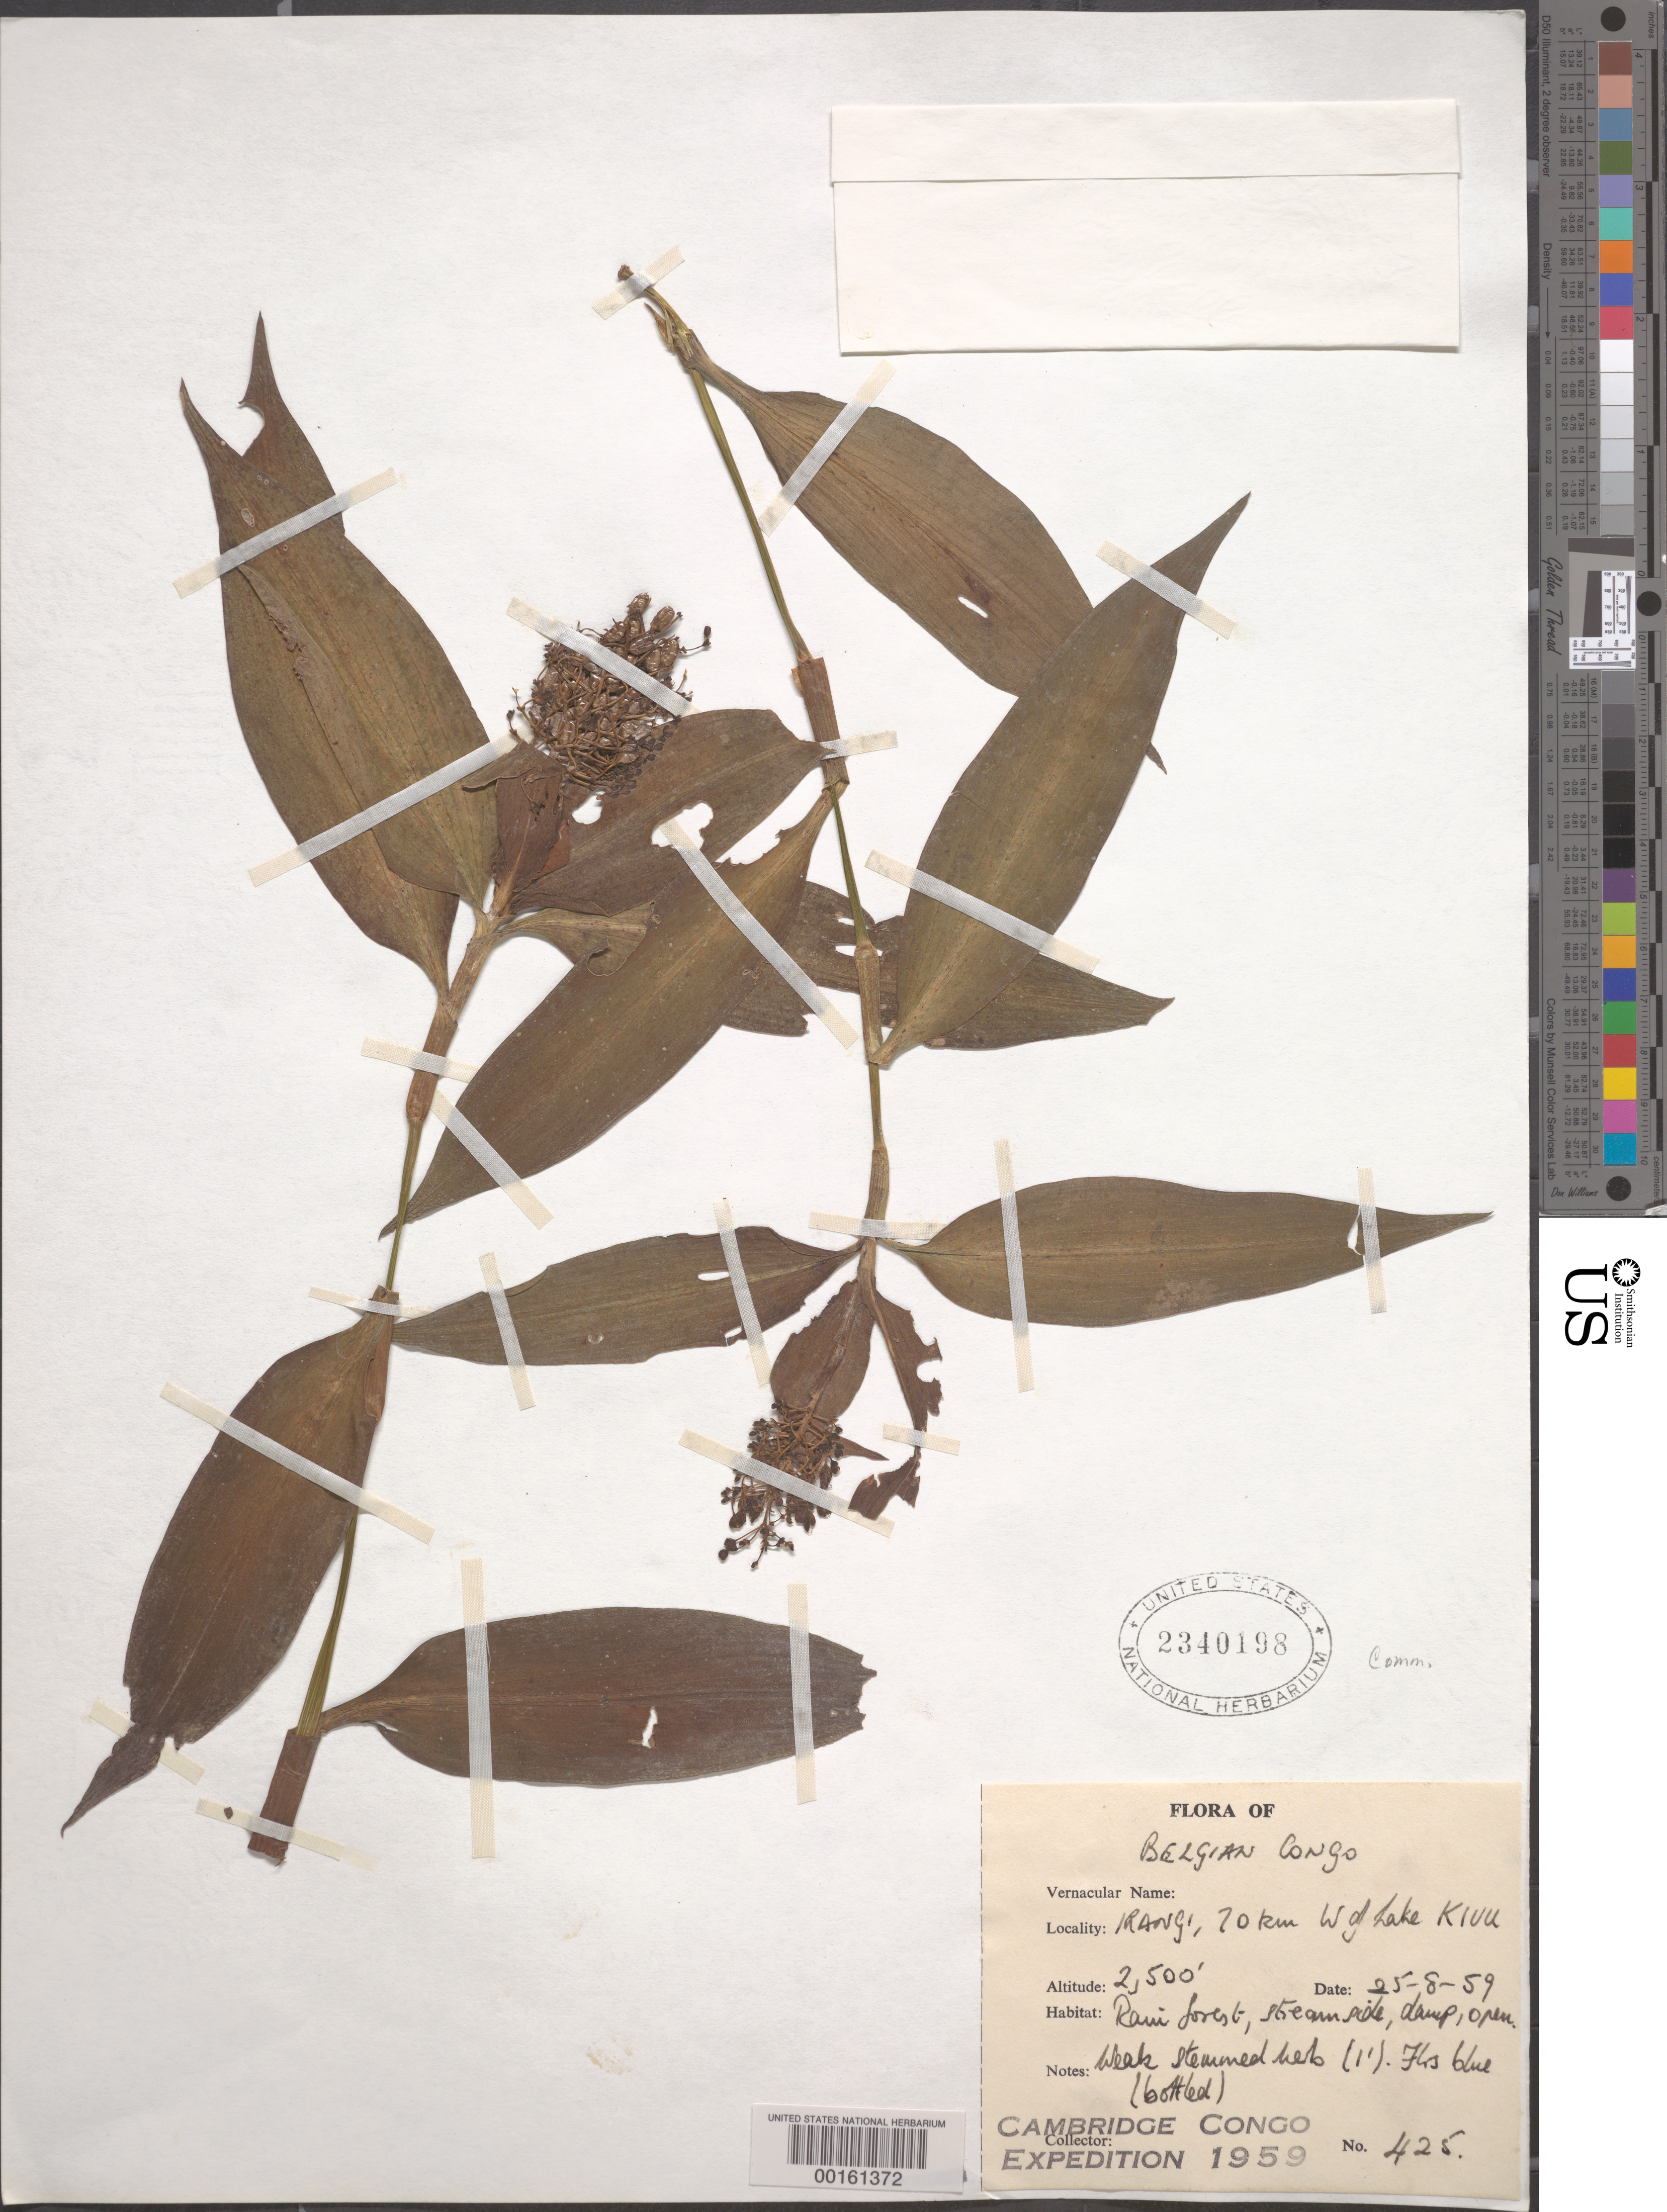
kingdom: Plantae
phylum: Tracheophyta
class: Liliopsida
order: Commelinales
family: Commelinaceae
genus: Aneilema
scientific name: Aneilema beniniense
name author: (P. Beauv.) Kunth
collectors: ex Cambridge Congo exped.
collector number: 425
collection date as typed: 25 Aug 1959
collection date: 1959-08-25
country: Congo, Democratic Republic of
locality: Irangi, w of lake kivu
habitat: Moist soil, open rainforest stream bank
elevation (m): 763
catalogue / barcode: US 2340198